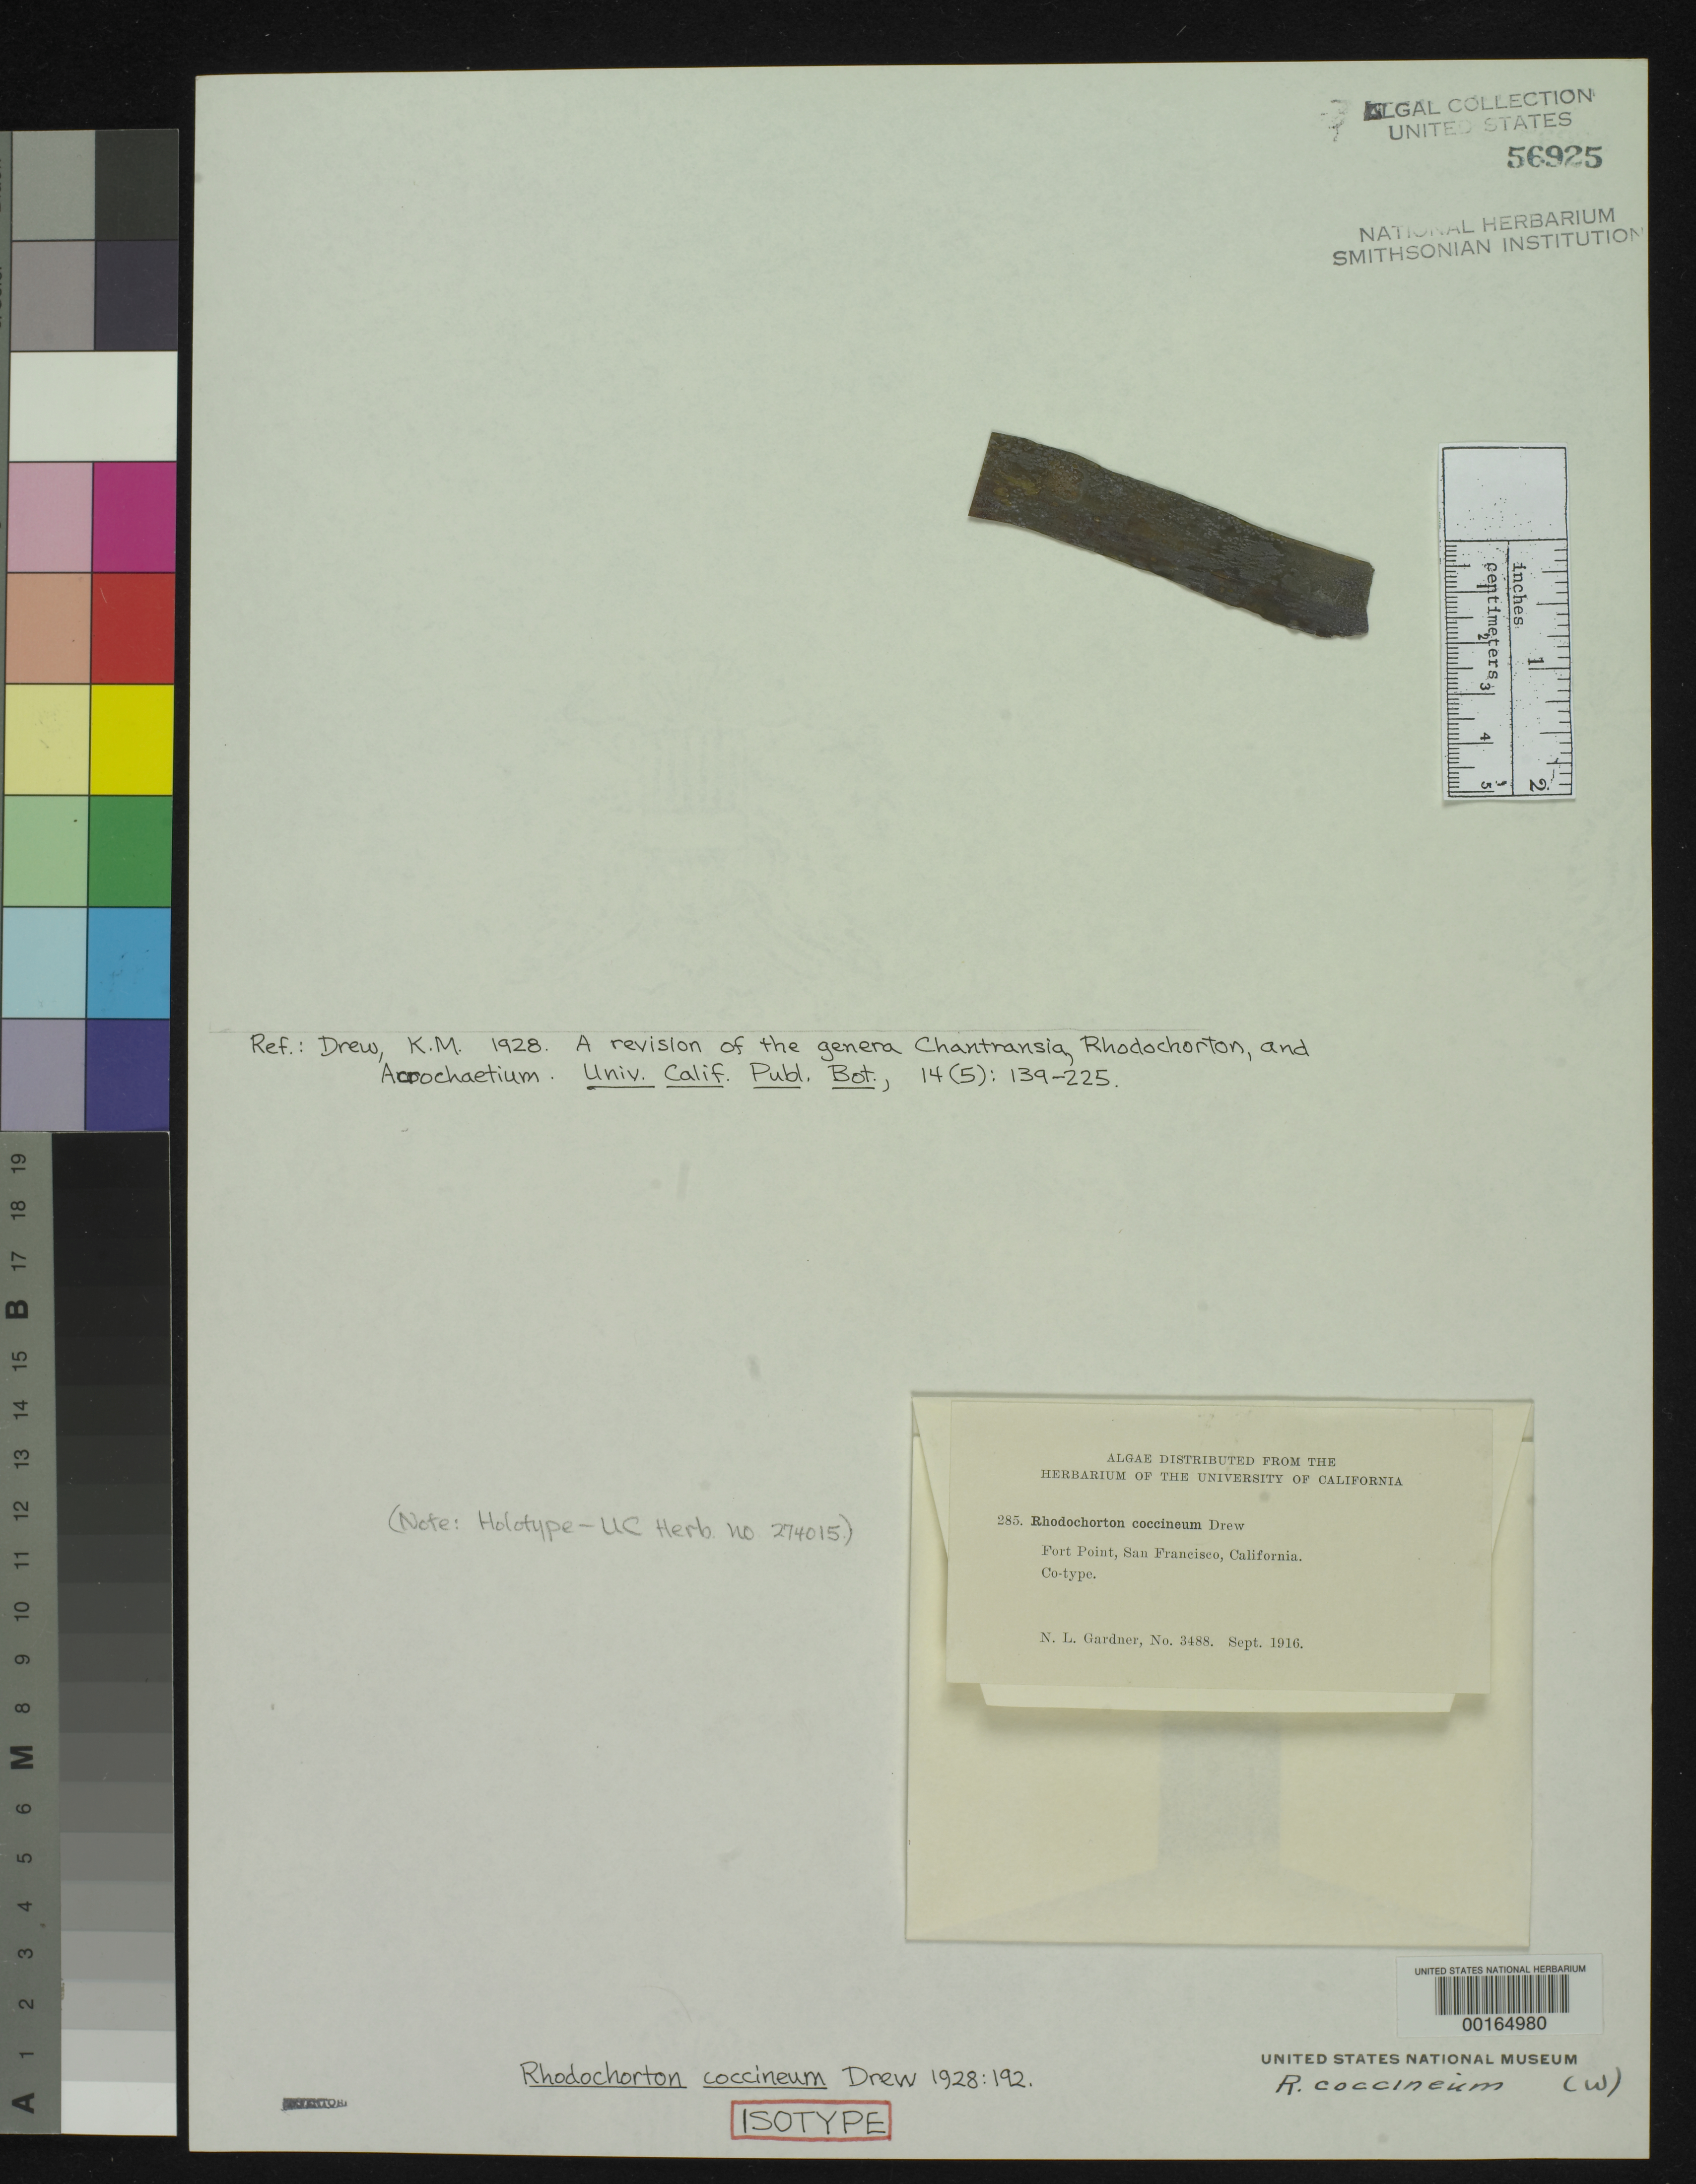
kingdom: Plantae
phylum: Rhodophyta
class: Florideophyceae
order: Acrochaetiales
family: Rhodochortonaceae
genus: Rhodochorton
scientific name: Rhodochorton coccineum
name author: K.M. Drew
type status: Isotype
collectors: N. Gardner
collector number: NLG 3488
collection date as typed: Sep 1916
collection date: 1916-09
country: United States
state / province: California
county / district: San Francisco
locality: San Francisco, Fort Point.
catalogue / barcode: US 56925